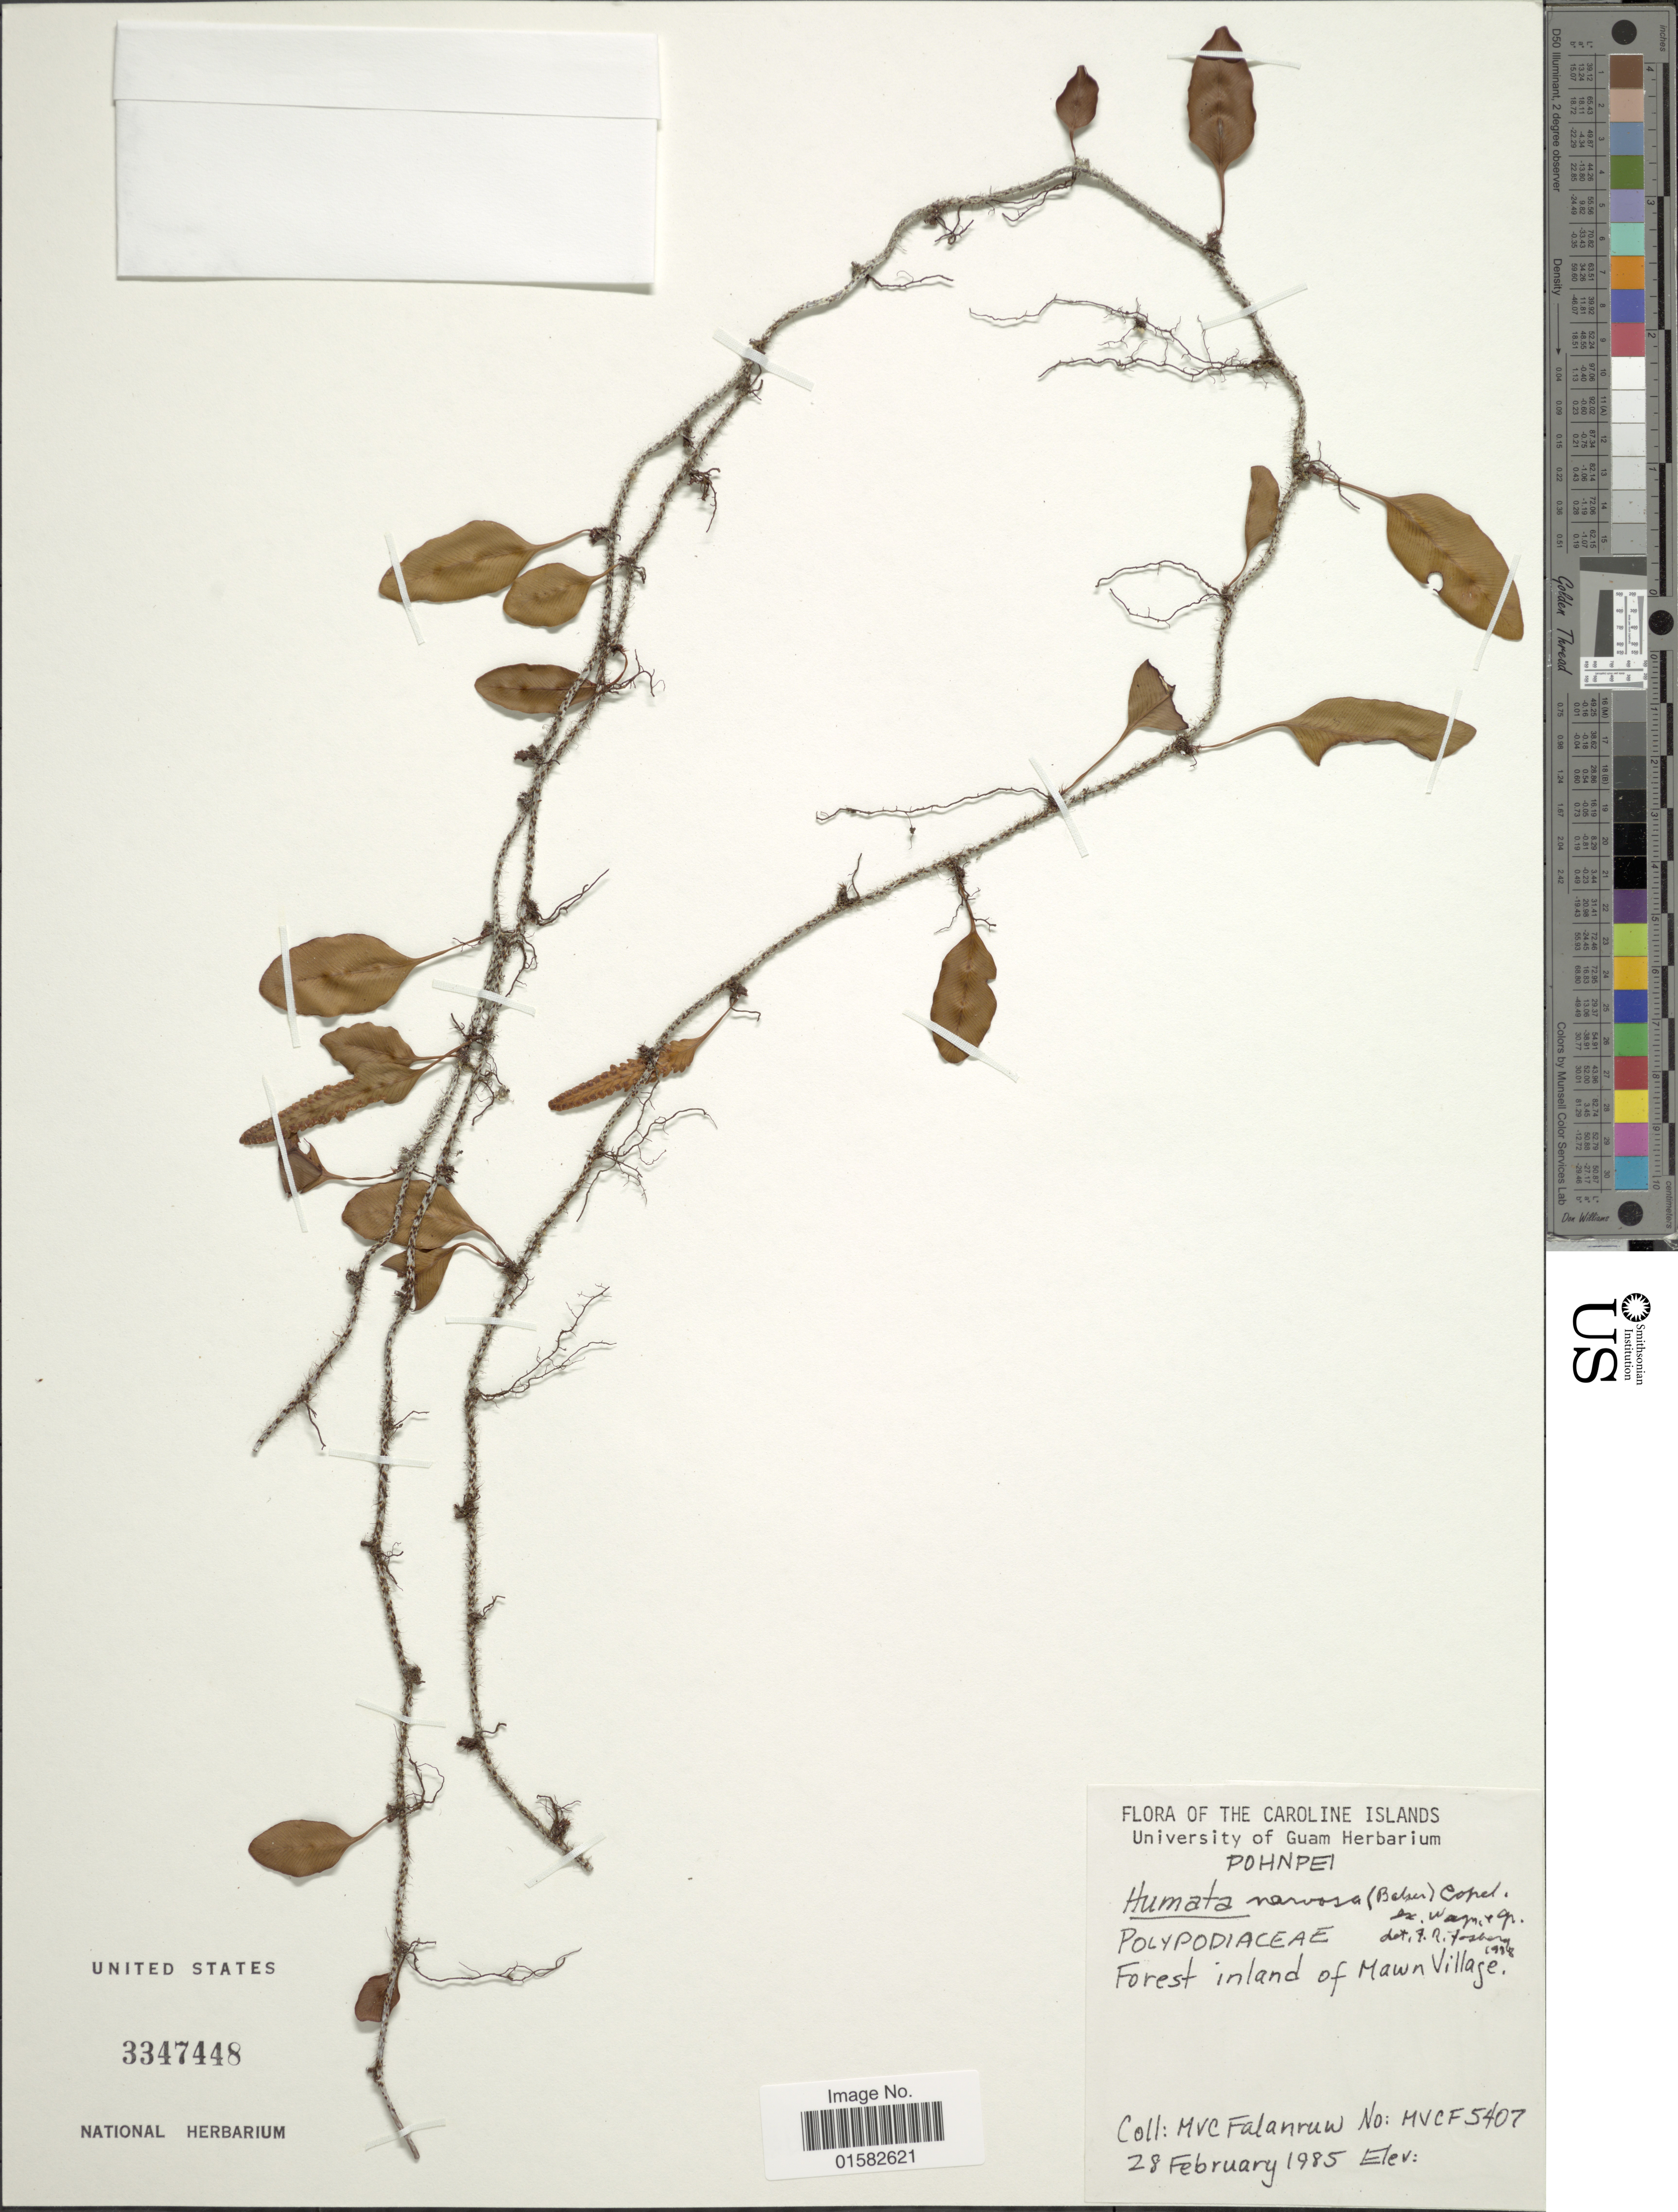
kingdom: Plantae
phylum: Tracheophyta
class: Polypodiopsida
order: Polypodiales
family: Davalliaceae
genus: Humata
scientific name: Humata heterophylla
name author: (Sm.) Desv.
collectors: M. V. Falanruw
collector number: MVCF 5407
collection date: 1985-02-28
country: Micronesia, Federated States of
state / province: Pohnpei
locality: The Caroline Island, Pohnpei, Forest inland of Mawn Village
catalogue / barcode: US 3347448